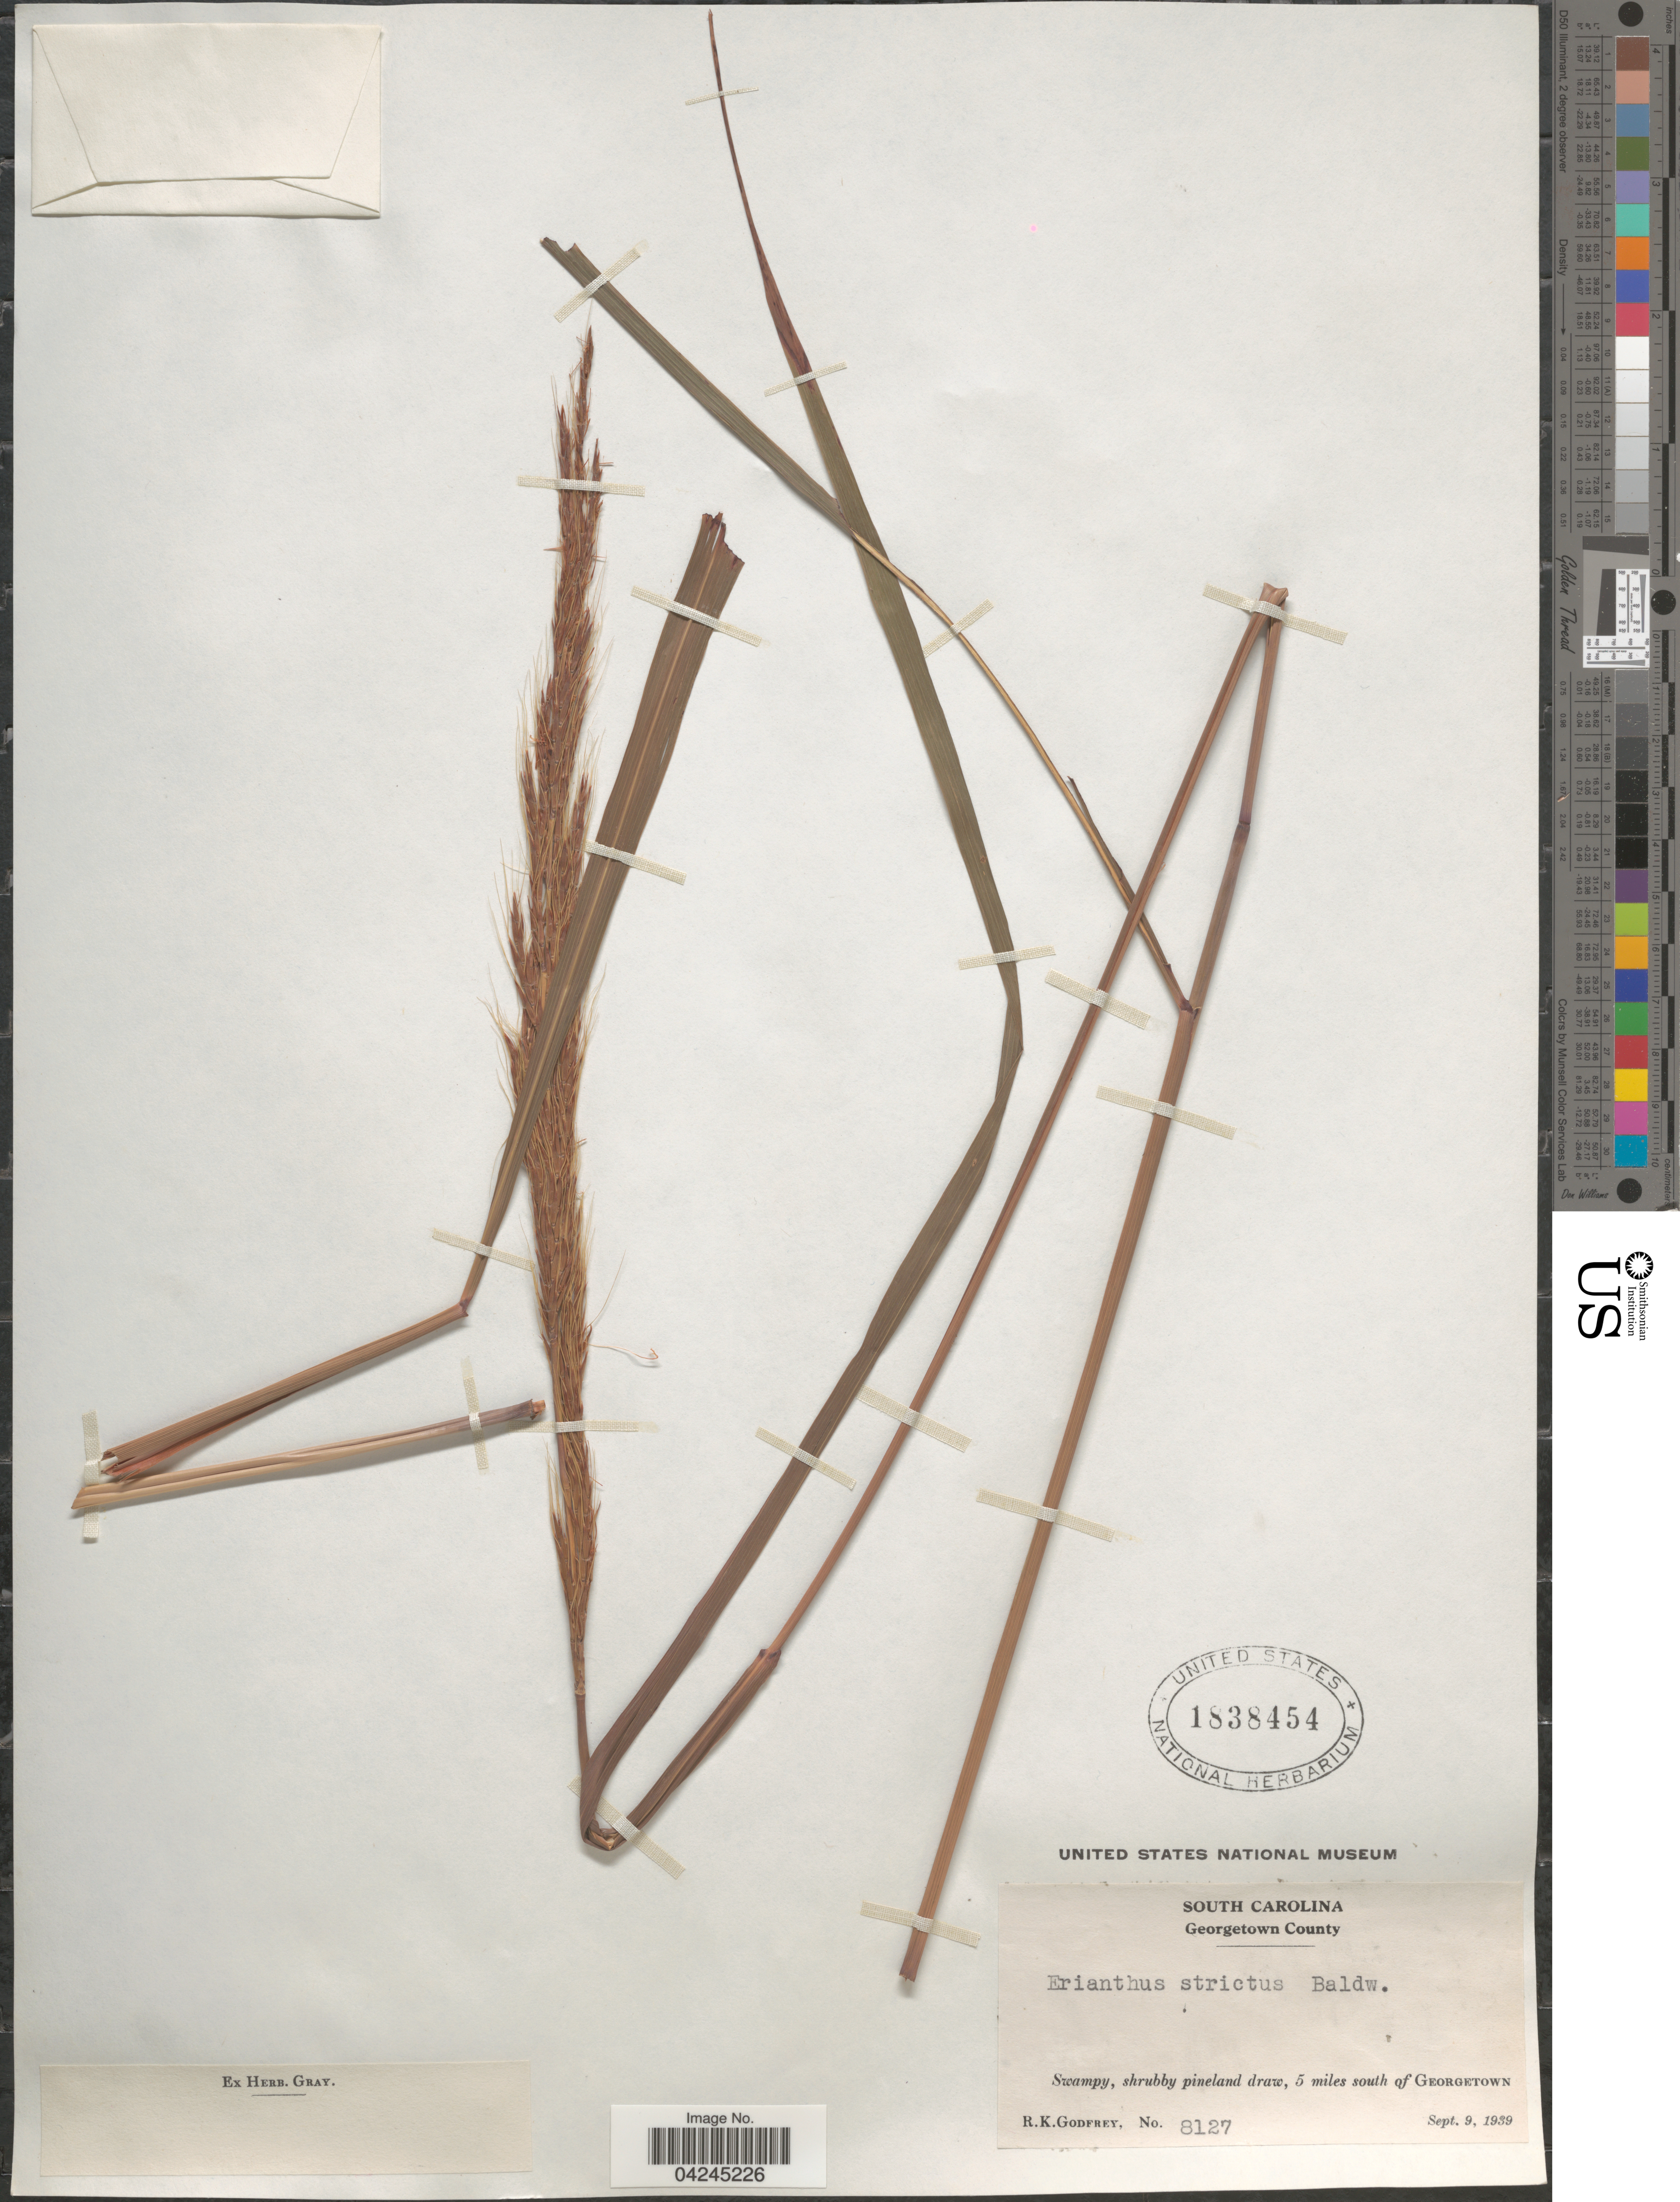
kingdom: Plantae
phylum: Tracheophyta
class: Liliopsida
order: Poales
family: Poaceae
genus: Erianthus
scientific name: Erianthus strictus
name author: Baldwin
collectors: R. K. Godfrey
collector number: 8127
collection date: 1939-09-09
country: United States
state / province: South Carolina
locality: Georgetown County. 5 miles south of Georgetown.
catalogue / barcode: US 1838454